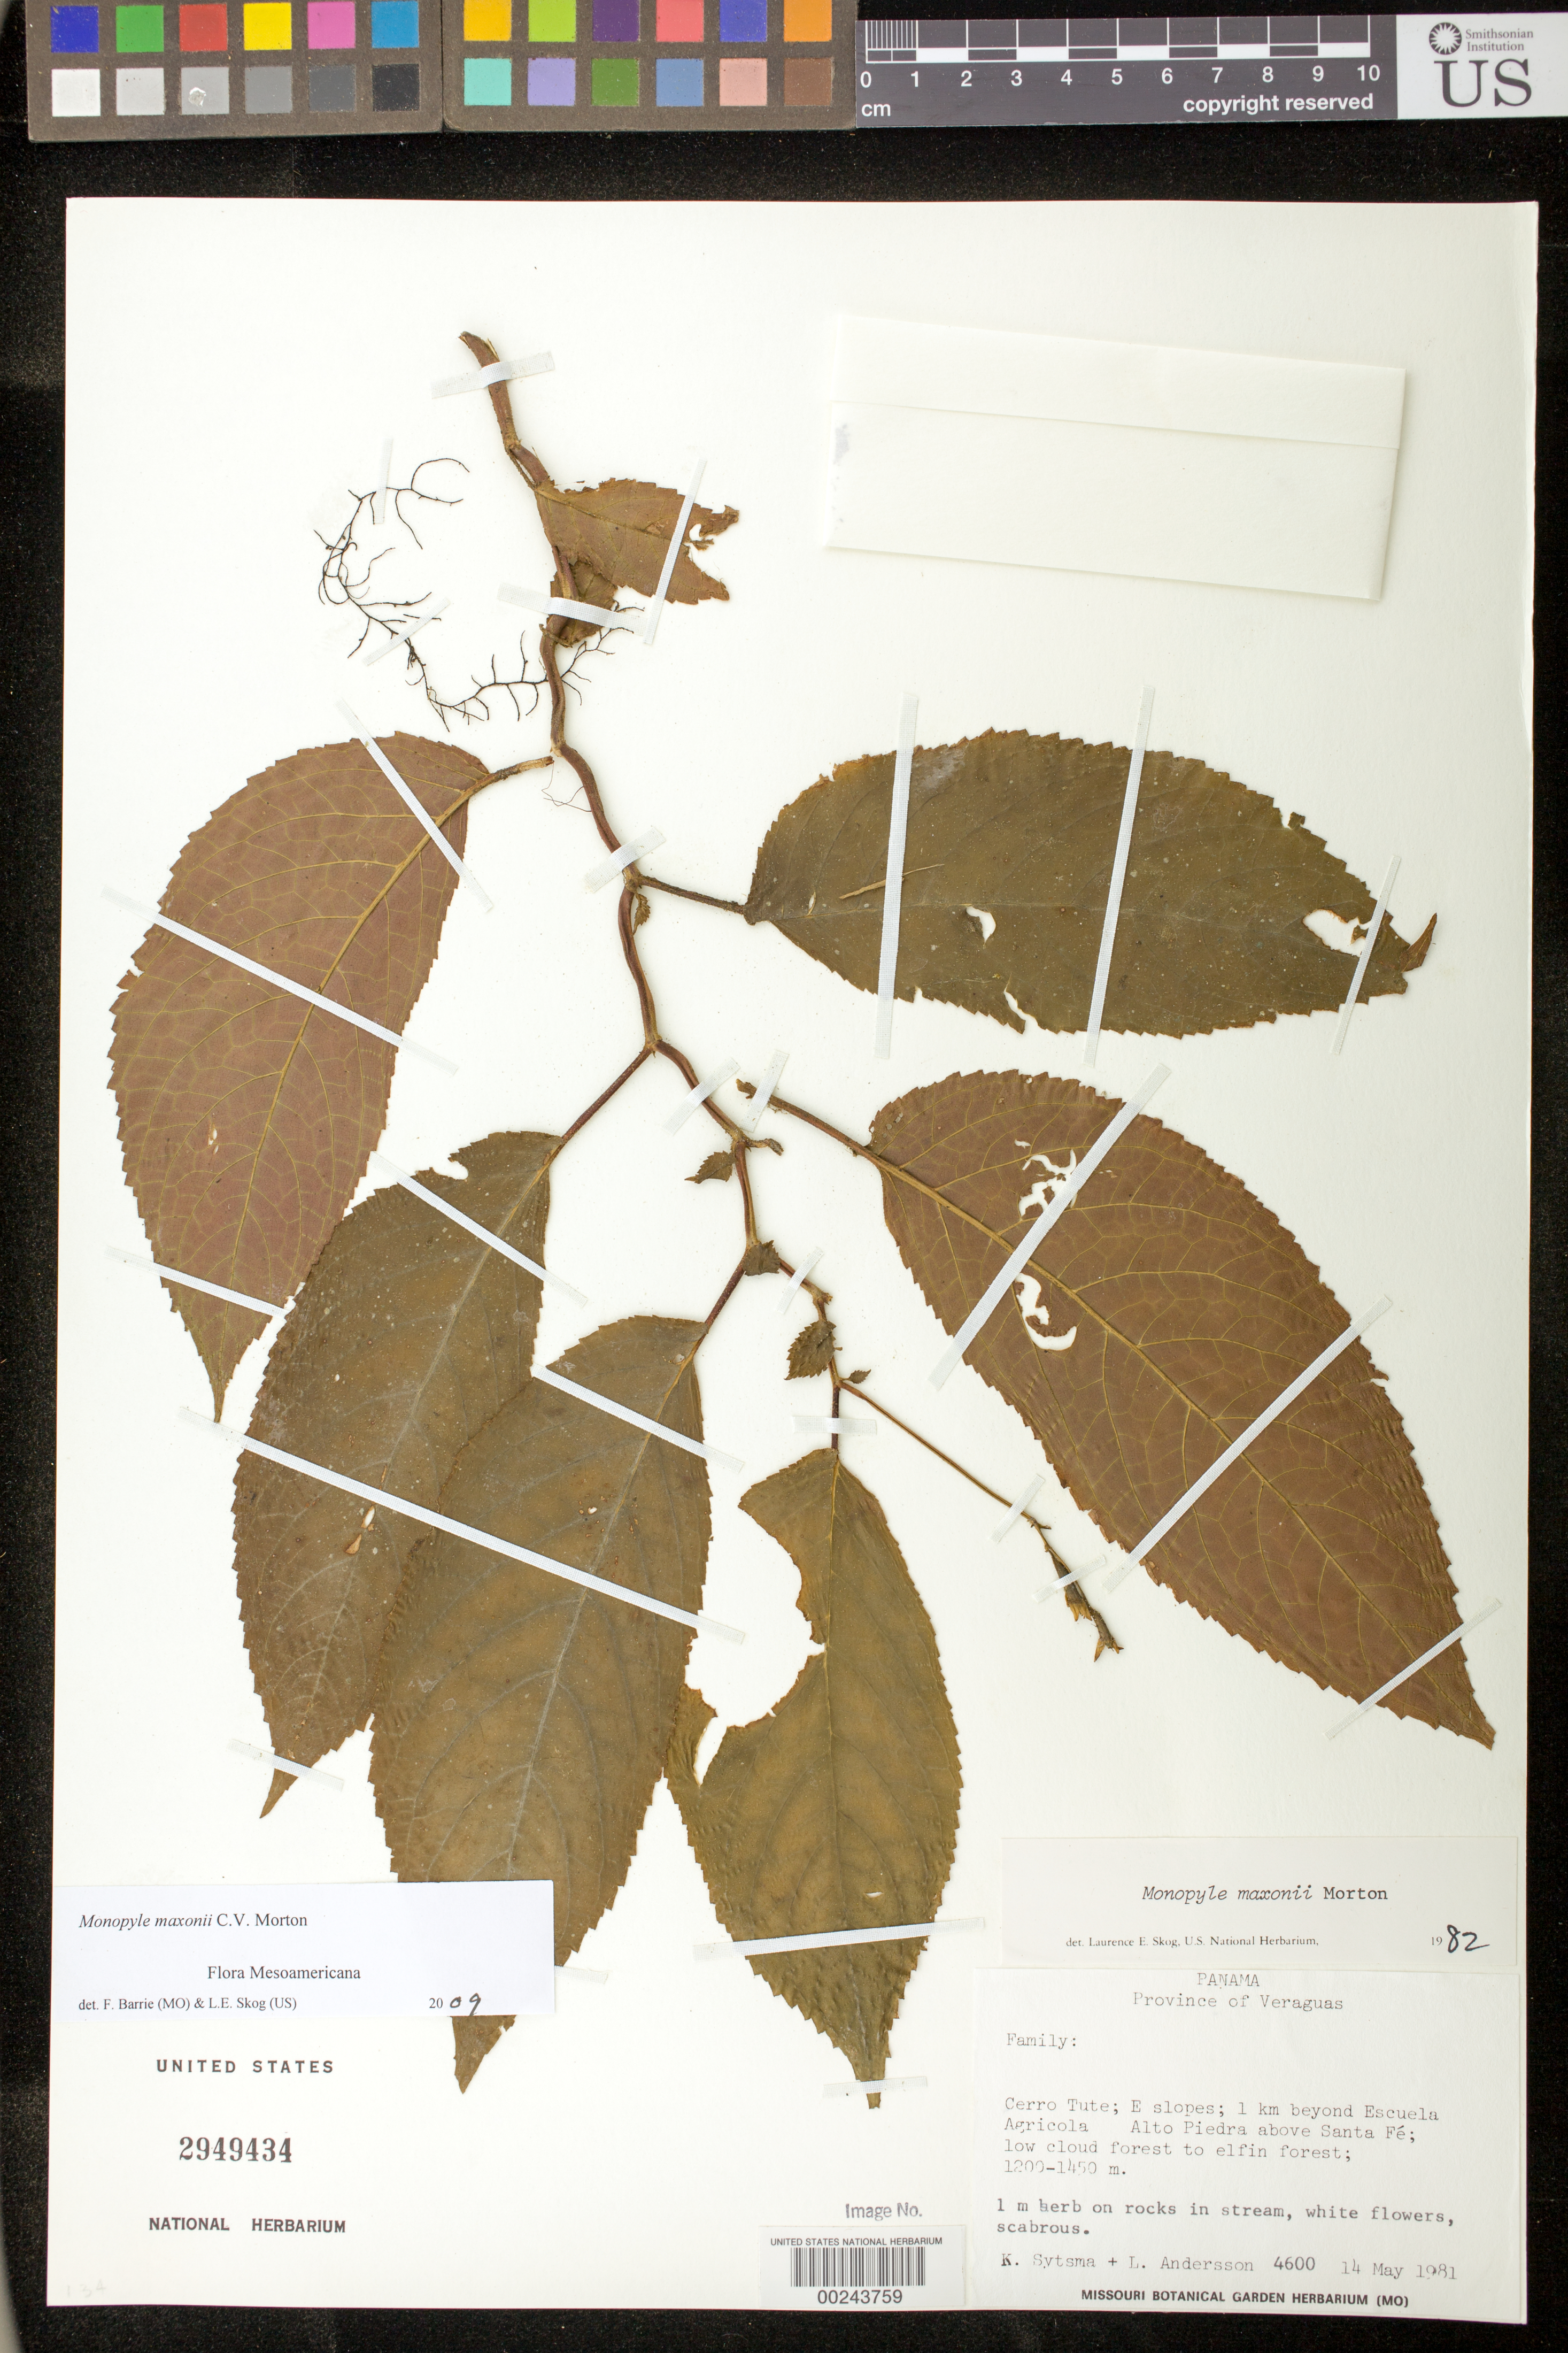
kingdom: Plantae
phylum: Tracheophyta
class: Magnoliopsida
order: Lamiales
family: Gesneriaceae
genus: Monopyle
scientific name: Monopyle maxonii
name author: C.V. Morton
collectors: K. J. Sytsma & L. Andersson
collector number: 4600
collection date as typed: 14 May 1981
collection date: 1981-05-14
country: Panama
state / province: Veraguas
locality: Cerro Tute, E slopes, 1 km beyond Escuela Agricola Alto Piedra above Santa Fe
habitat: Low cloud forest to elfin forest; on rocks in stream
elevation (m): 1200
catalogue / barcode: US 2949434